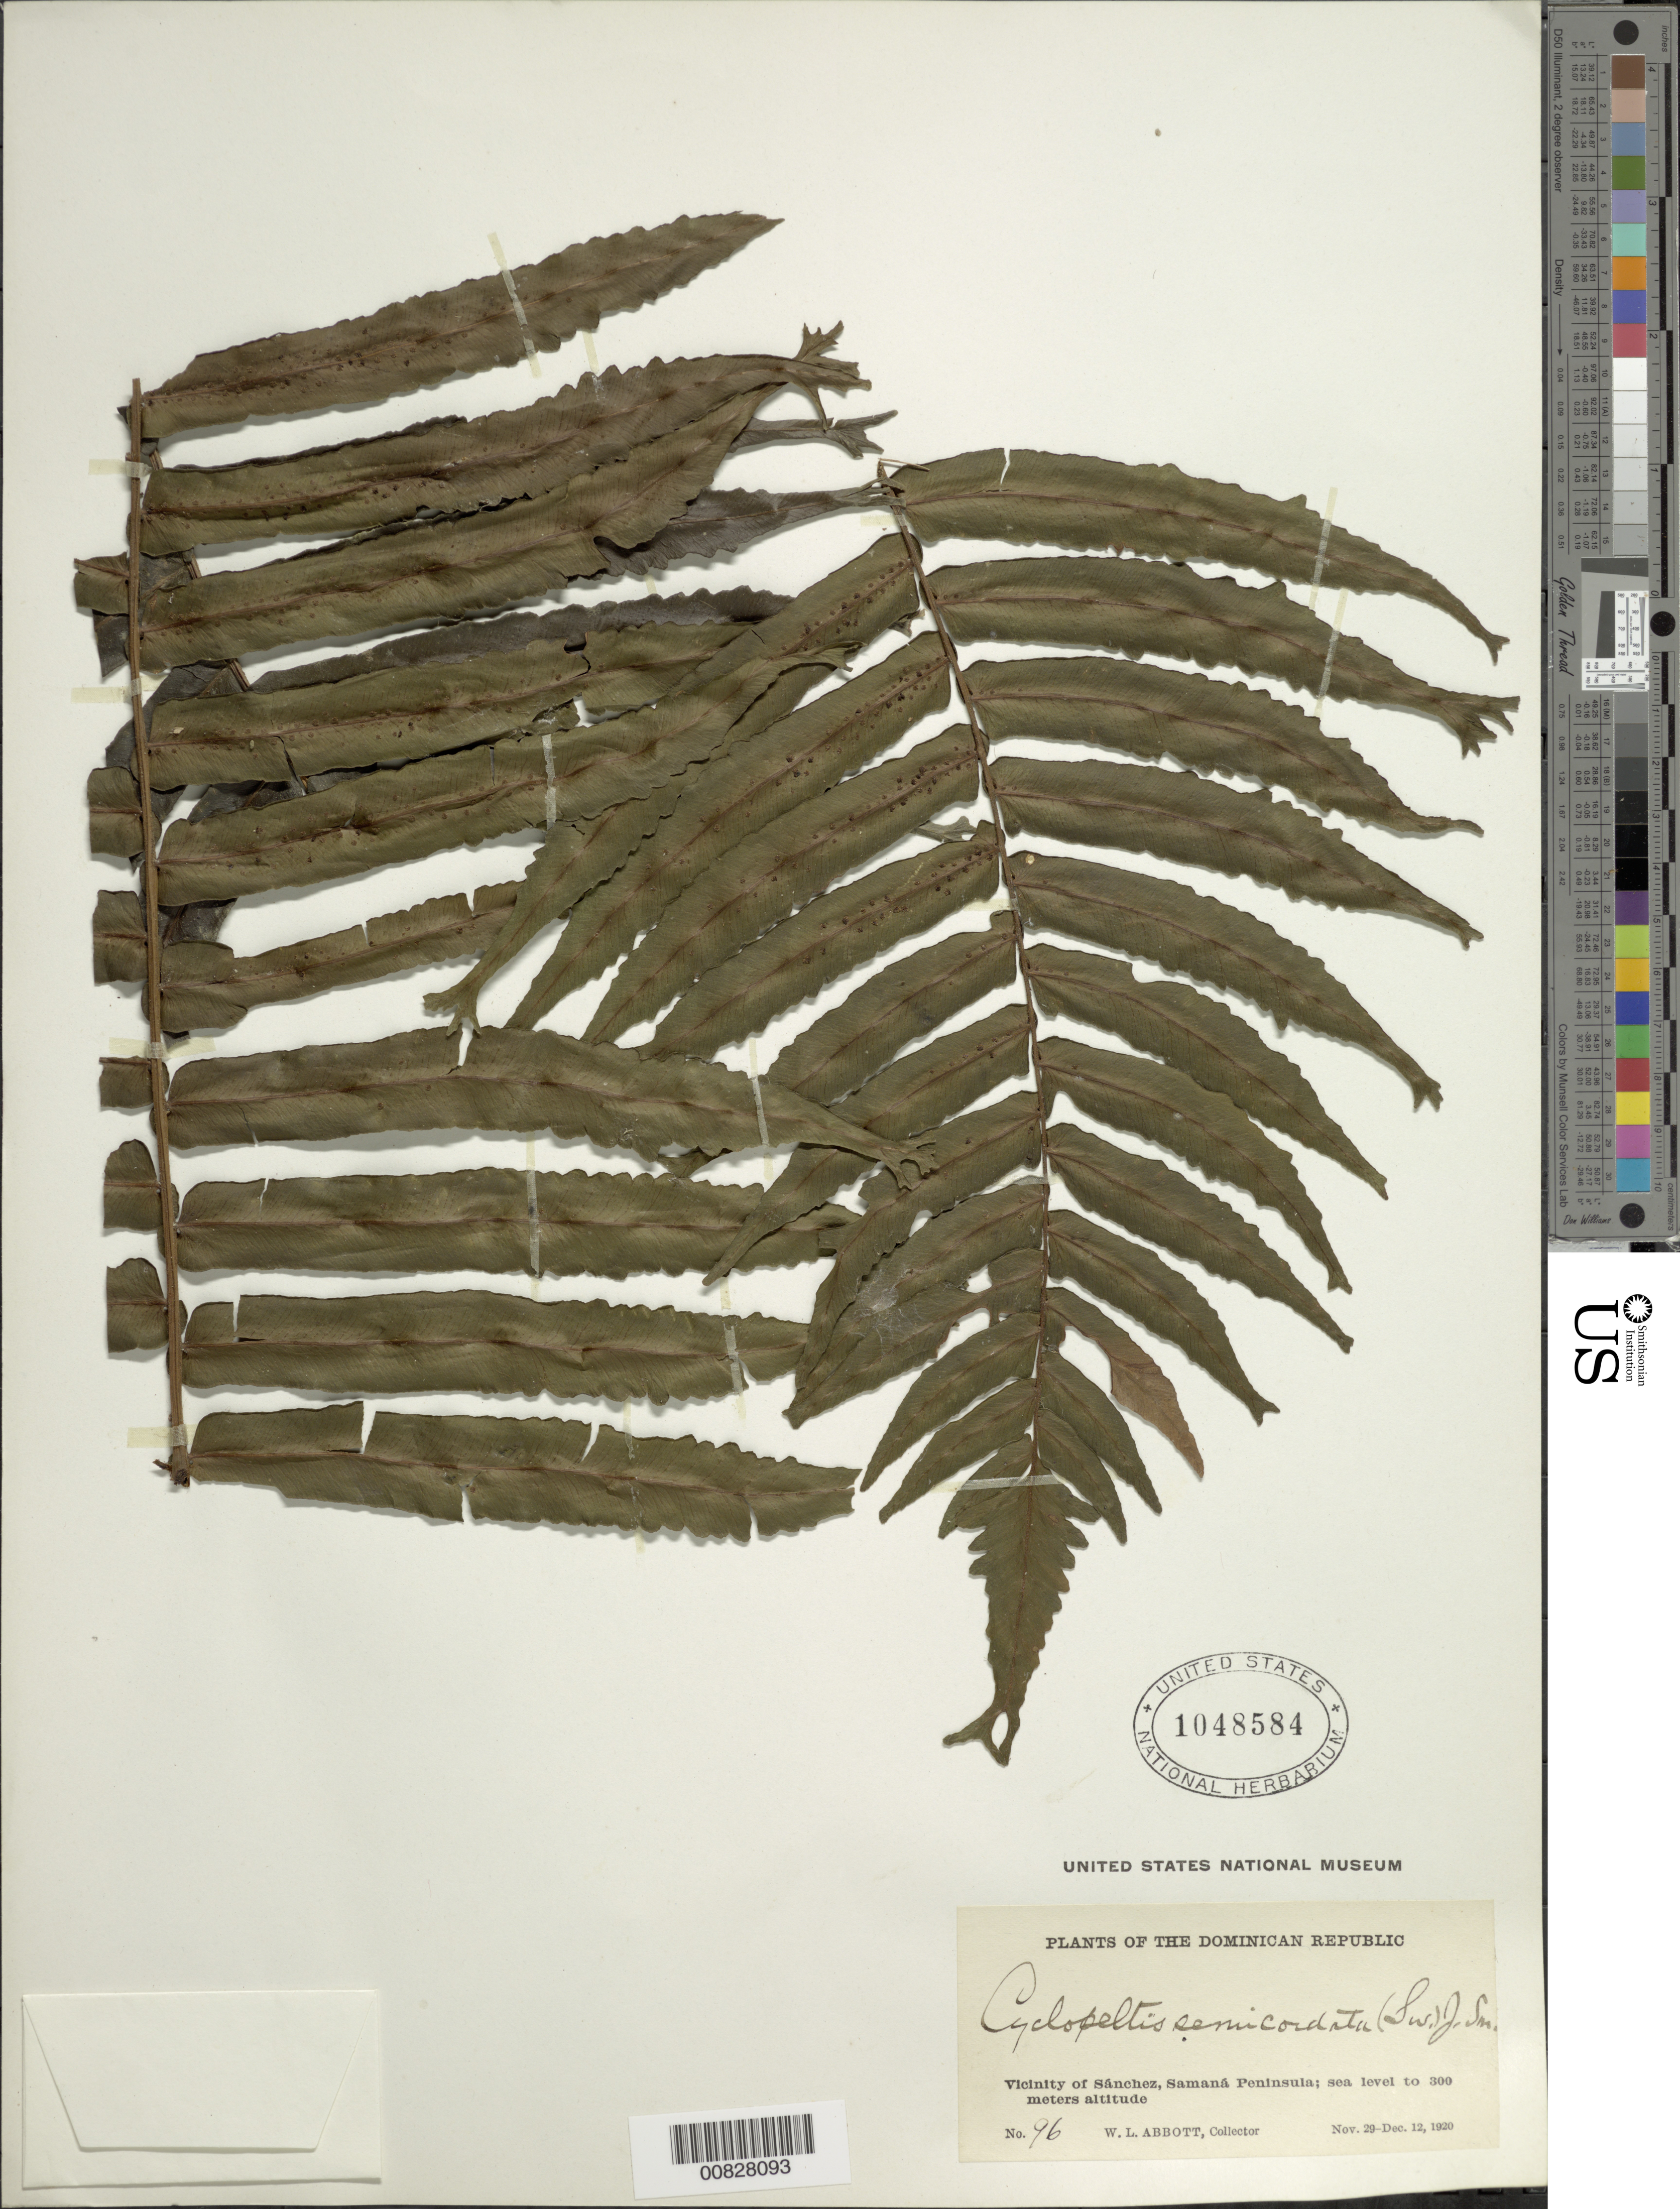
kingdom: Plantae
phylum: Tracheophyta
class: Polypodiopsida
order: Polypodiales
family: Lomariopsidaceae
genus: Cyclopeltis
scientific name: Cyclopeltis semicordata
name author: (Sw.) J. Sm.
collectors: W. L. Abbott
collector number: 96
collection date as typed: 29 Nov 1920 to 12 Dec 1920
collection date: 1920-11-29/1920-12-12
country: Dominican Republic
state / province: Samana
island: Hispaniola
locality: Samaná Peninsula, vicinity Sánchez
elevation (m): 0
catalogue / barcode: US 1048584